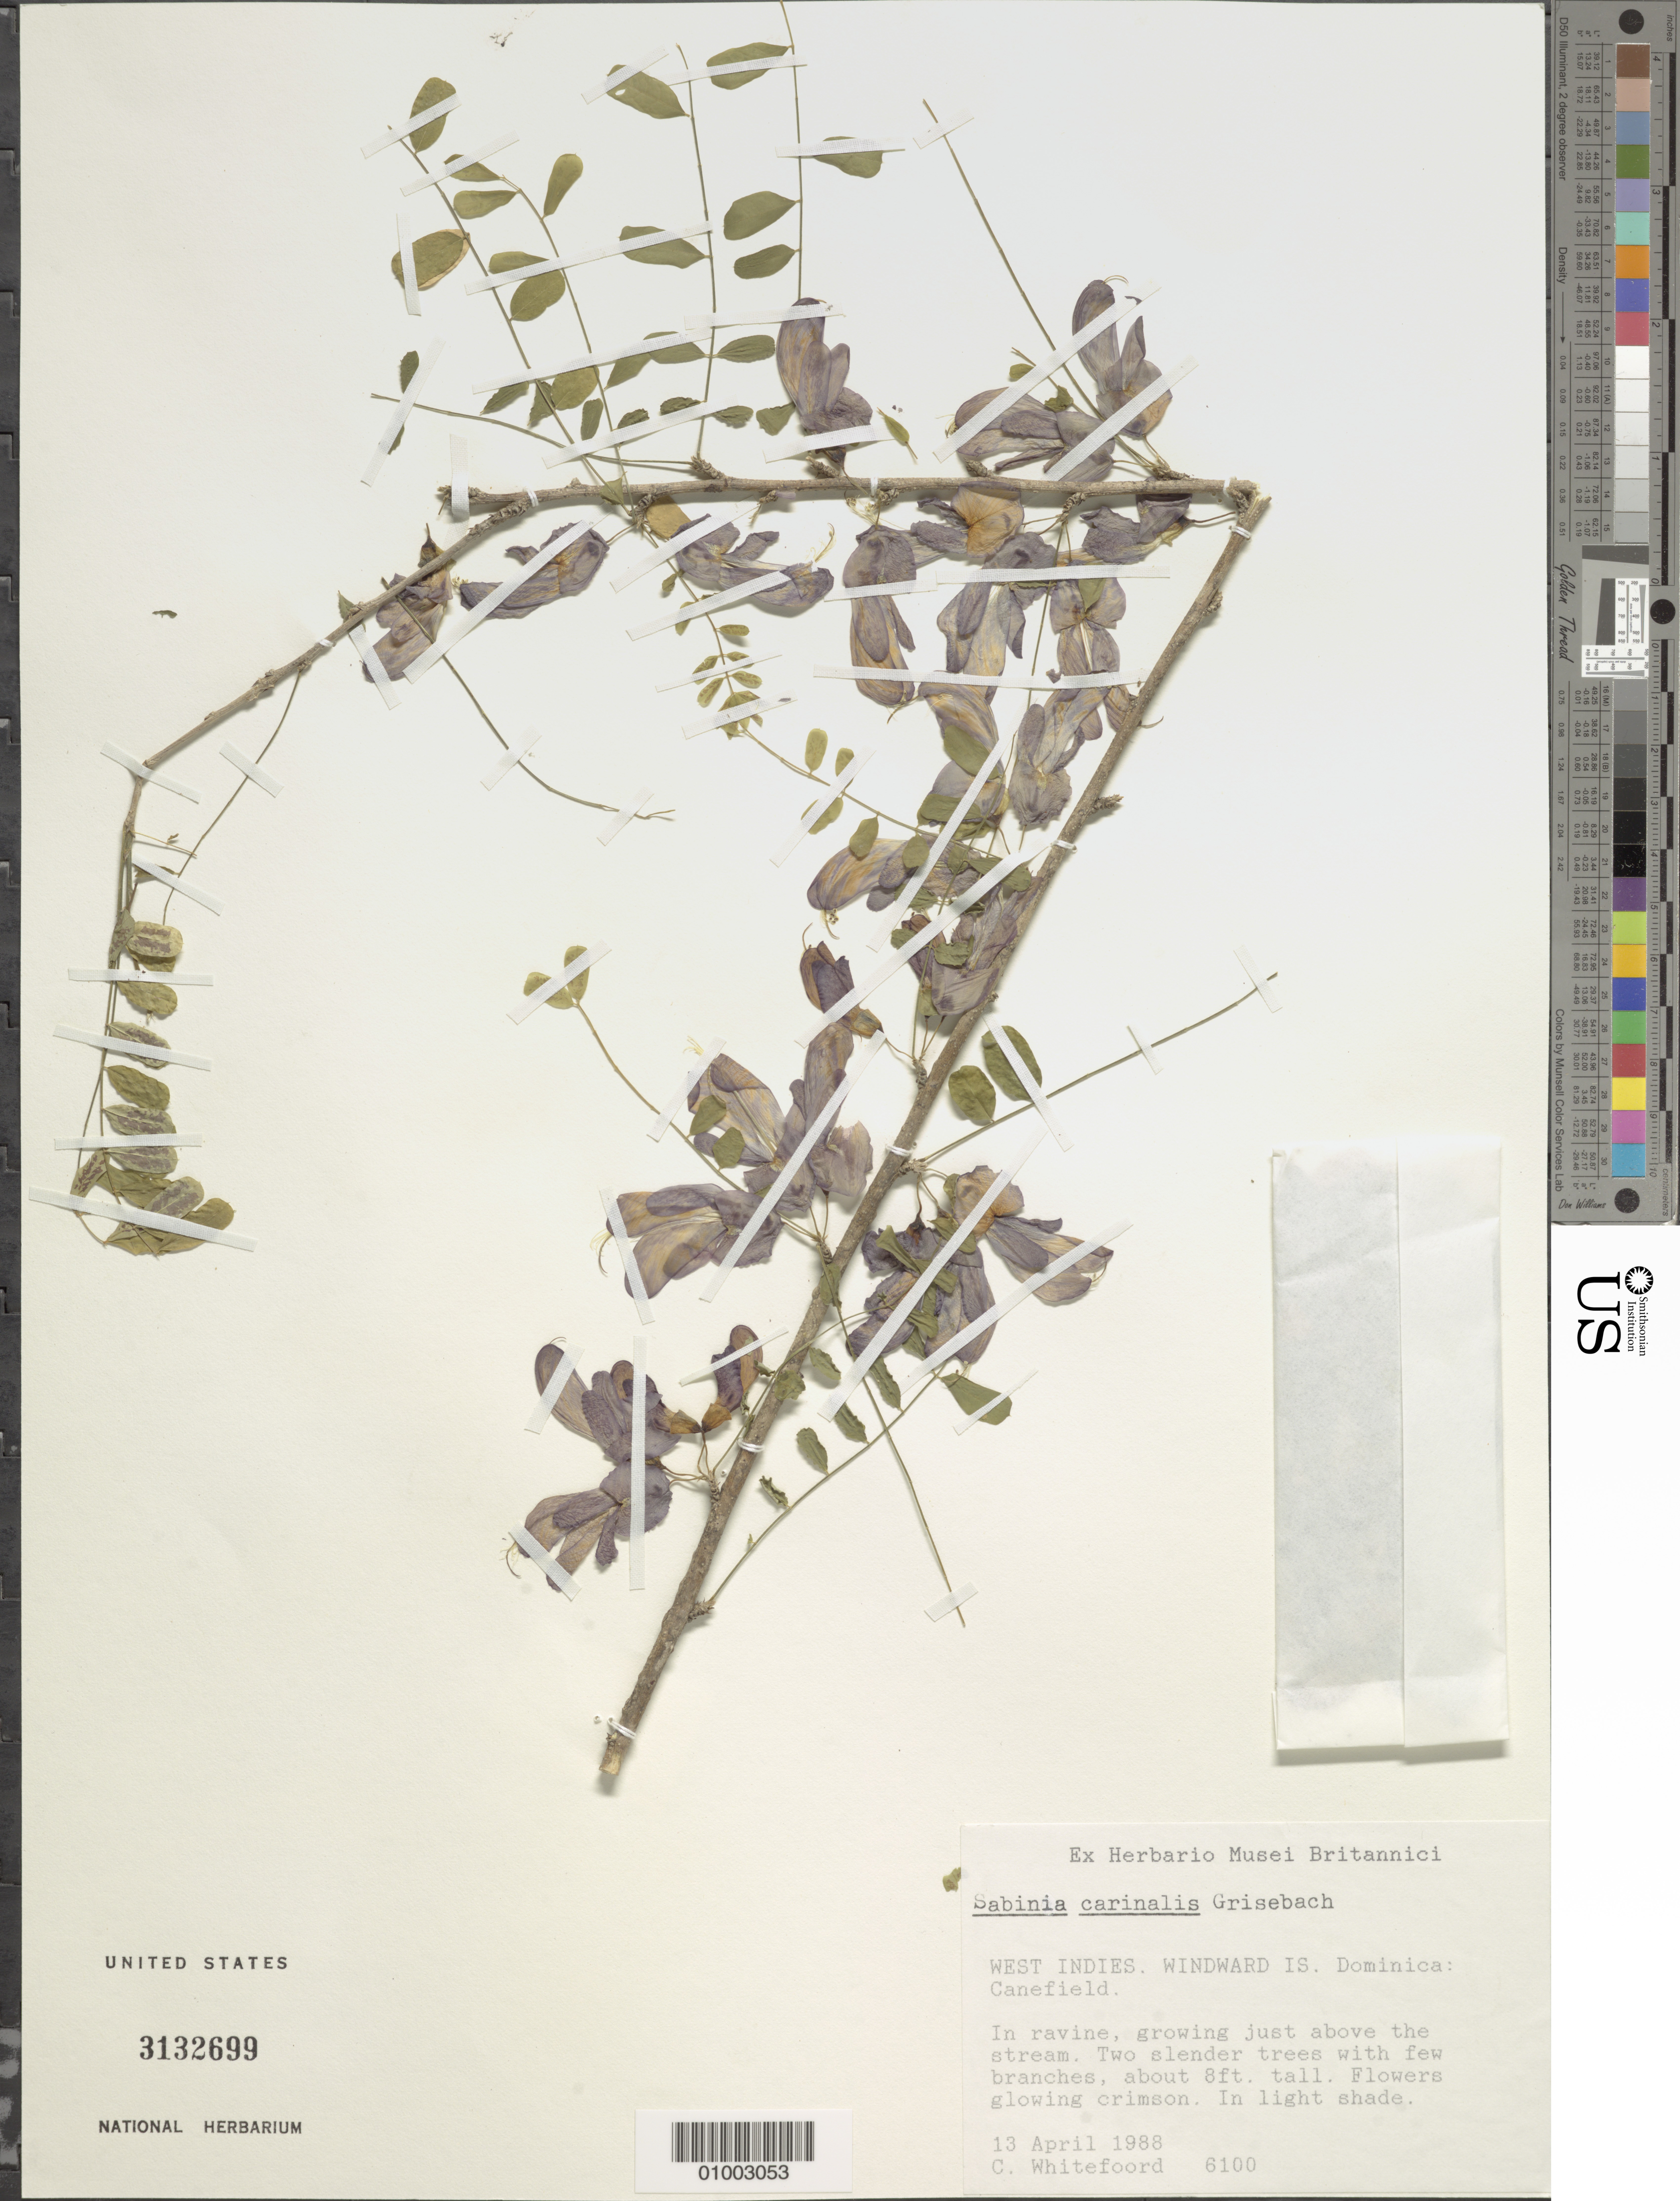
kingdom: Plantae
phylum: Tracheophyta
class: Magnoliopsida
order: Fabales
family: Fabaceae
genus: Poitea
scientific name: Poitea carinalis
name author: (Griseb.) Lavin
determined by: Strong, Mark T., (BOT), Smithsonian Institution - National Museum of Natural History (UNITED STATES)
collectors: C. Whitefoord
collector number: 6100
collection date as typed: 13 Apr 1988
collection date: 1988-04-13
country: Dominica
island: Dominica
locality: Cane field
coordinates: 0 N, 0 E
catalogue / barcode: US 3132699